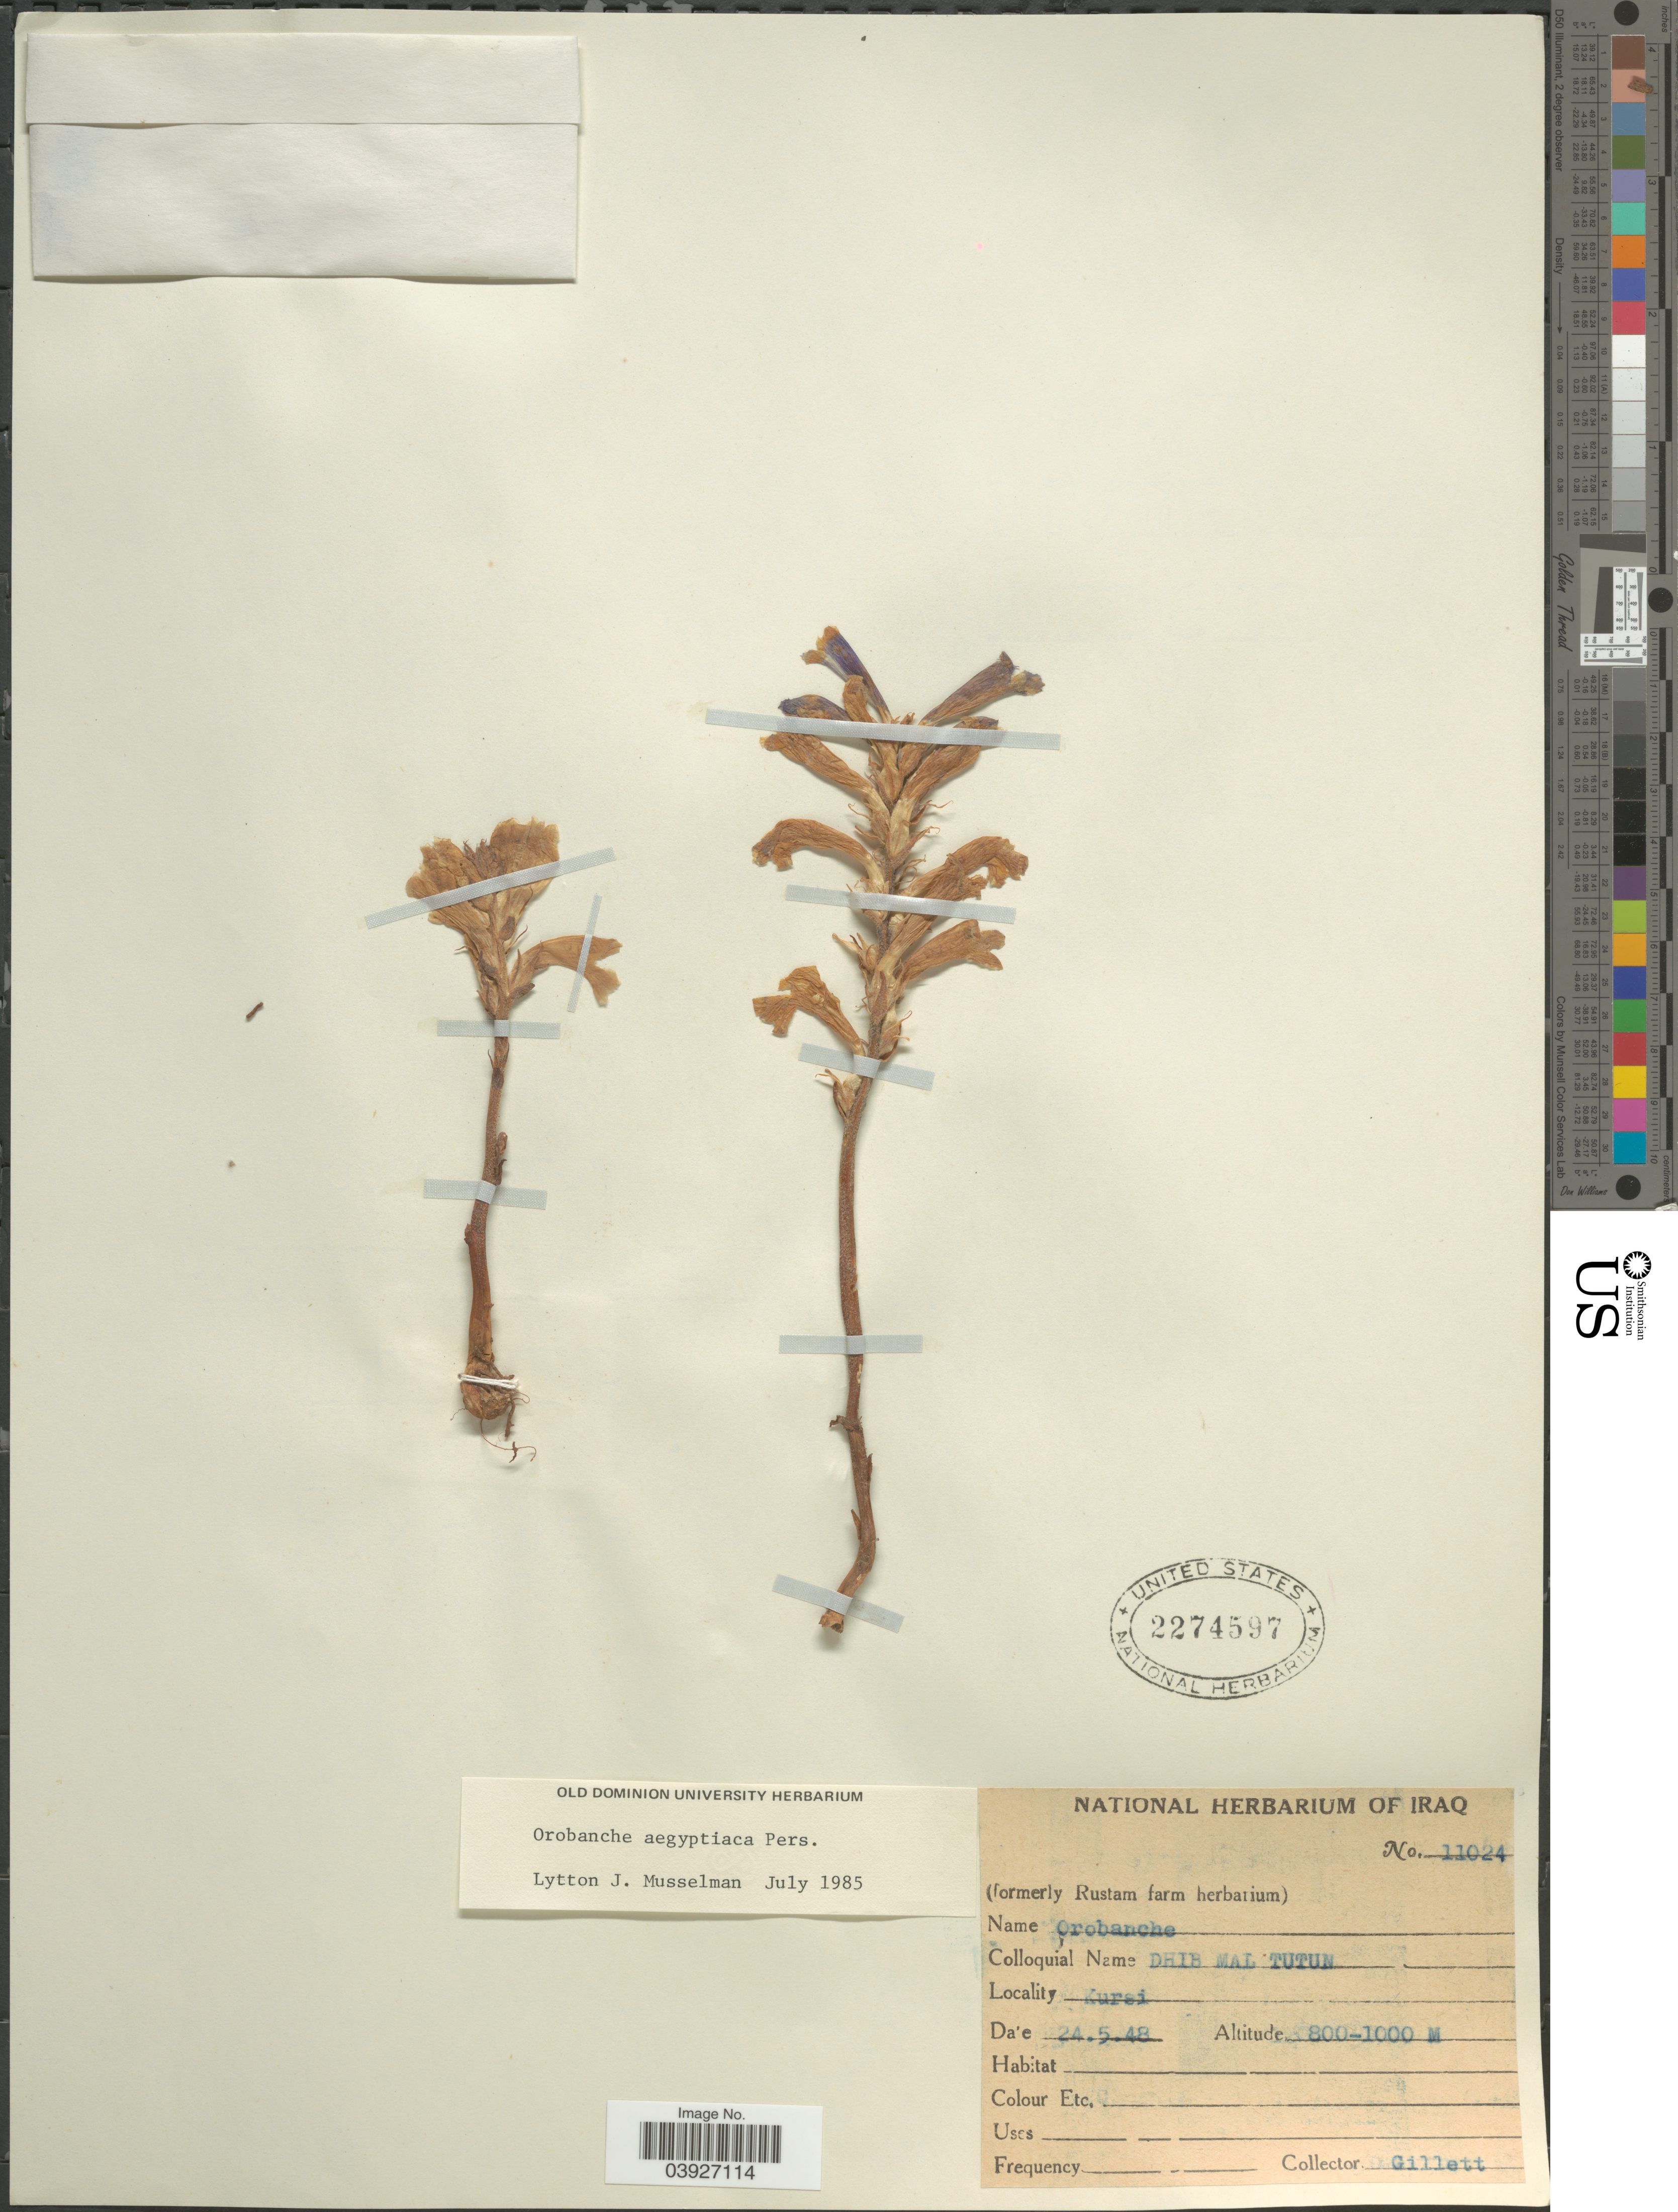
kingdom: Plantae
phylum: Tracheophyta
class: Magnoliopsida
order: Lamiales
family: Orobanchaceae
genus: Orobanche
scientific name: Orobanche aegyptiaca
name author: Pers.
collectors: Gillett, --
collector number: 11024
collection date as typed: Transcribed d/m/y: 24/5/48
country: Iraq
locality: Kursi.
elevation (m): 800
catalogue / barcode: US 2274597